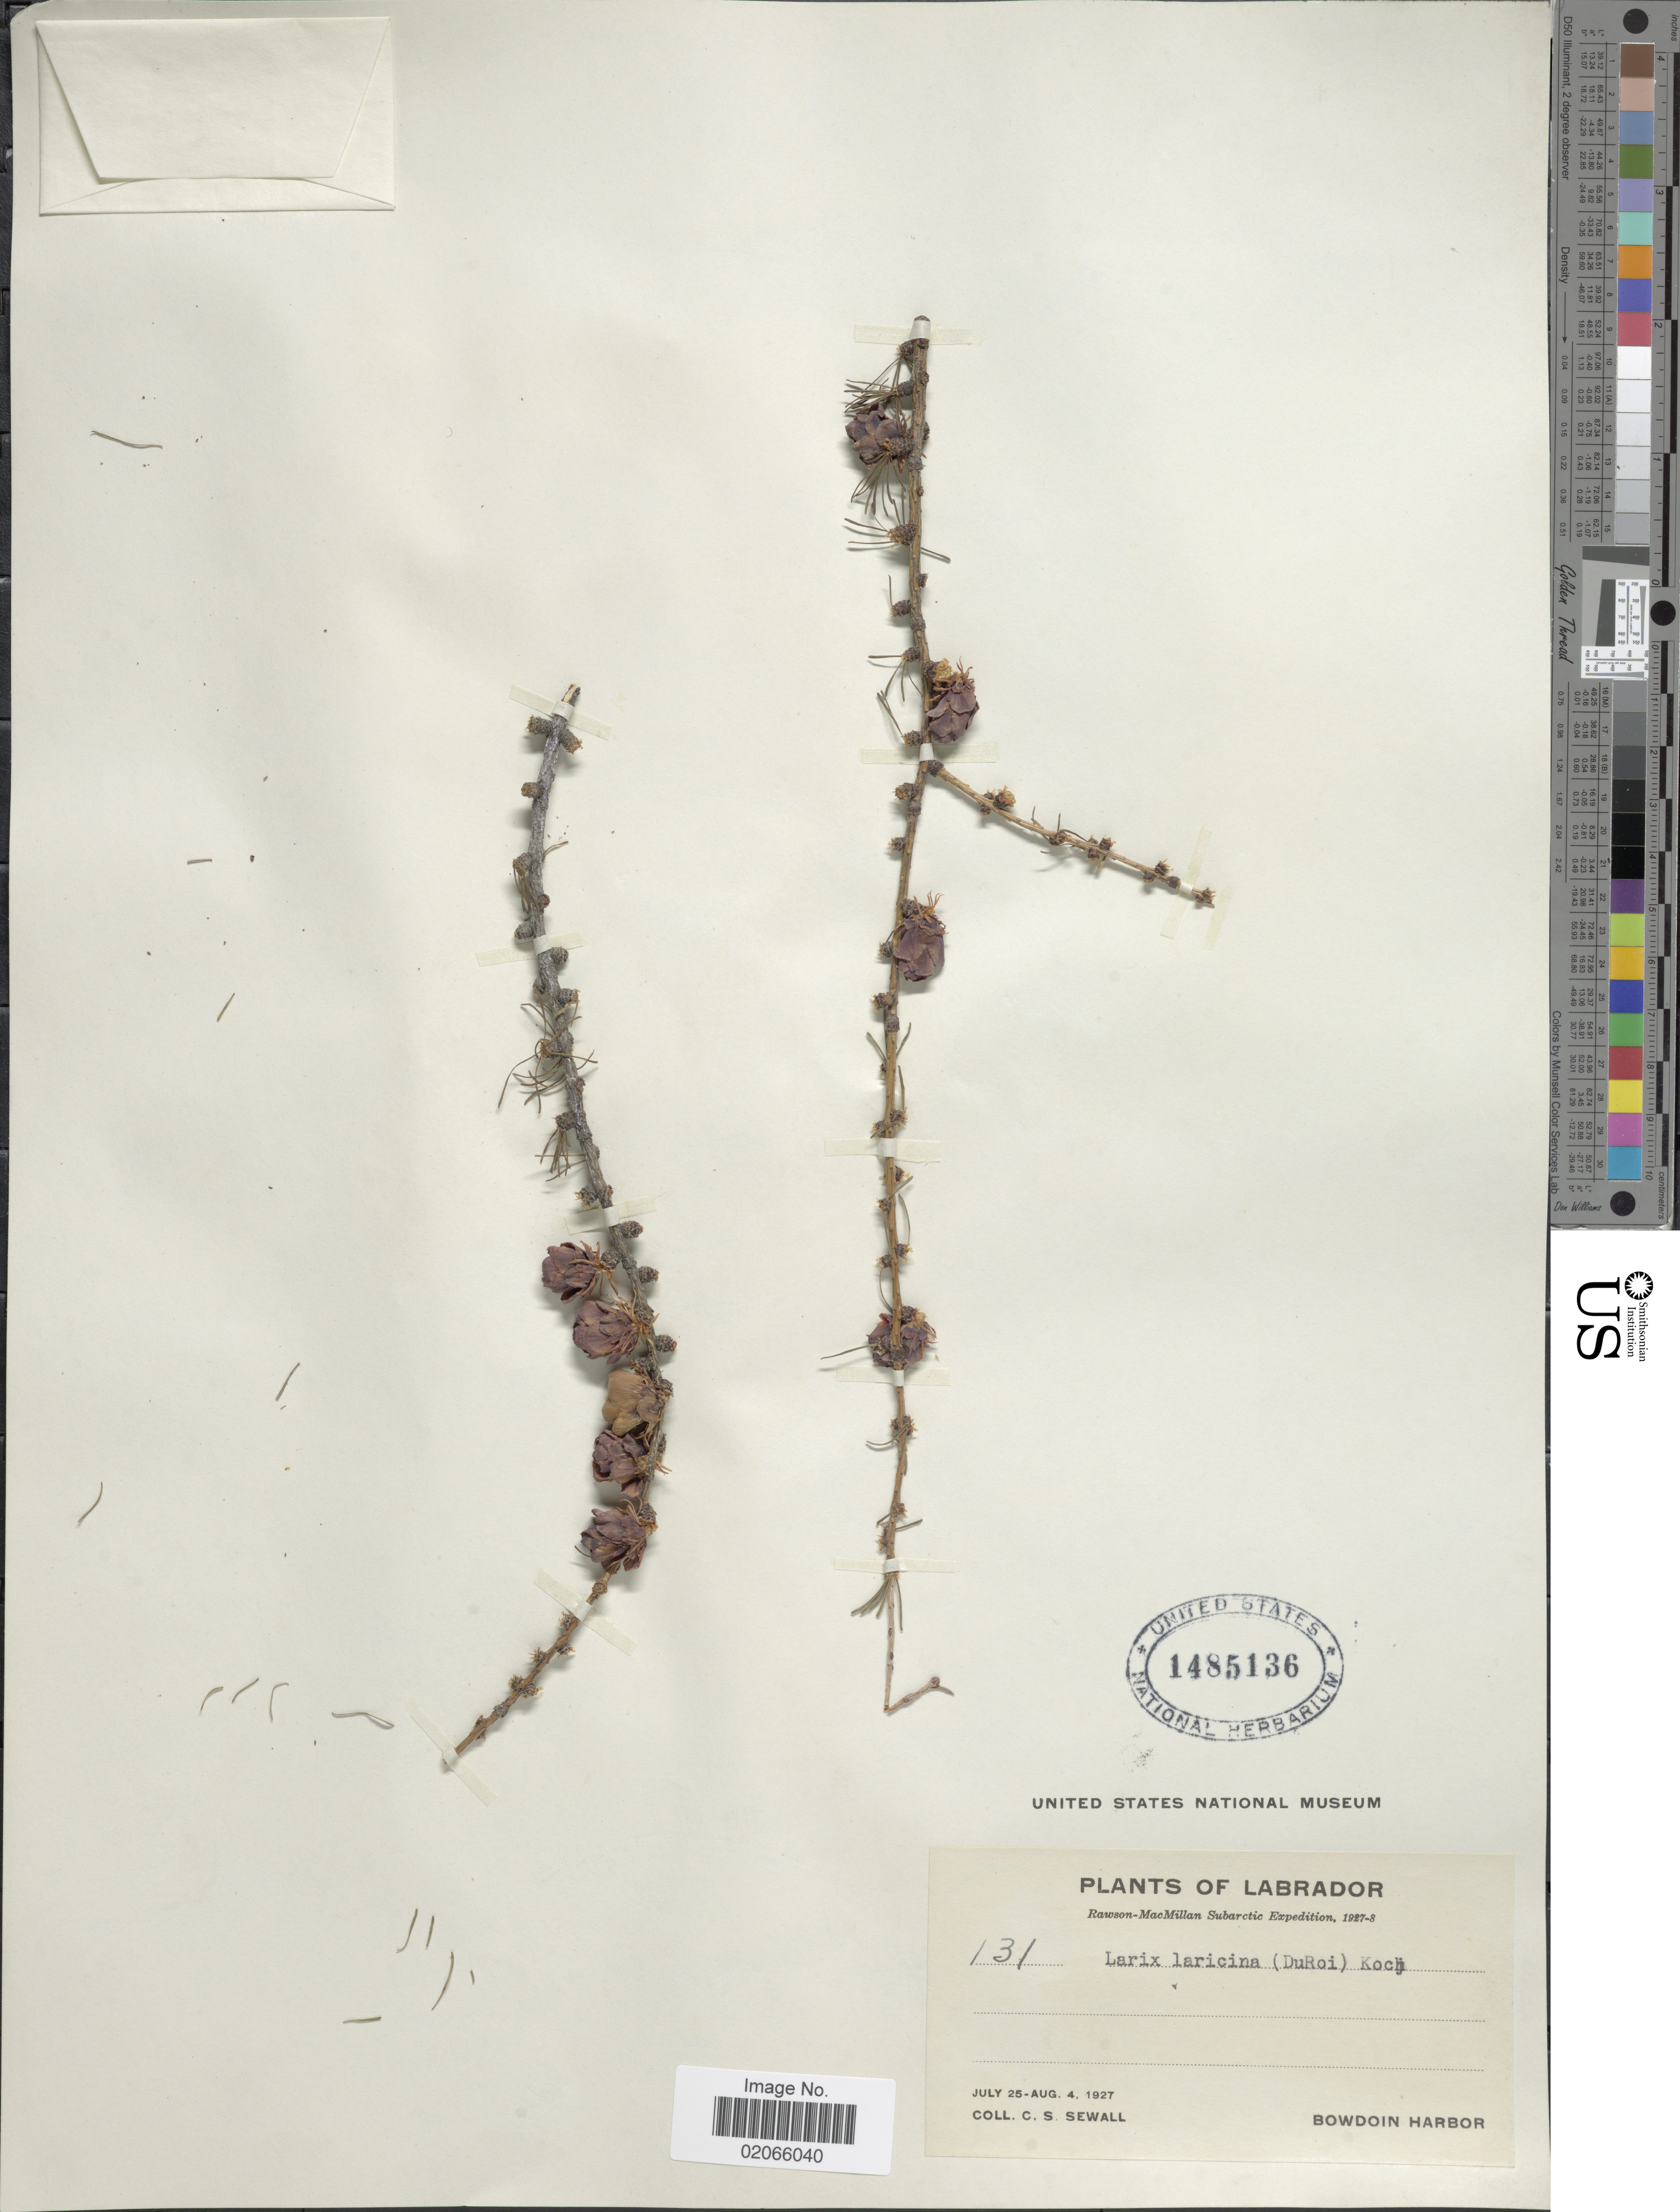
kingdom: Plantae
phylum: Tracheophyta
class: Pinopsida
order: Pinales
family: Pinaceae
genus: Larix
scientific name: Larix laricina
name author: (Du Roi) K. Koch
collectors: C. Sewall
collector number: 131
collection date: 1927-07-25/1927-08-04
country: Canada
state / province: Newfoundland and Labrador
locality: Labrador, Bowdoin Harbor.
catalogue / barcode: US 1485136